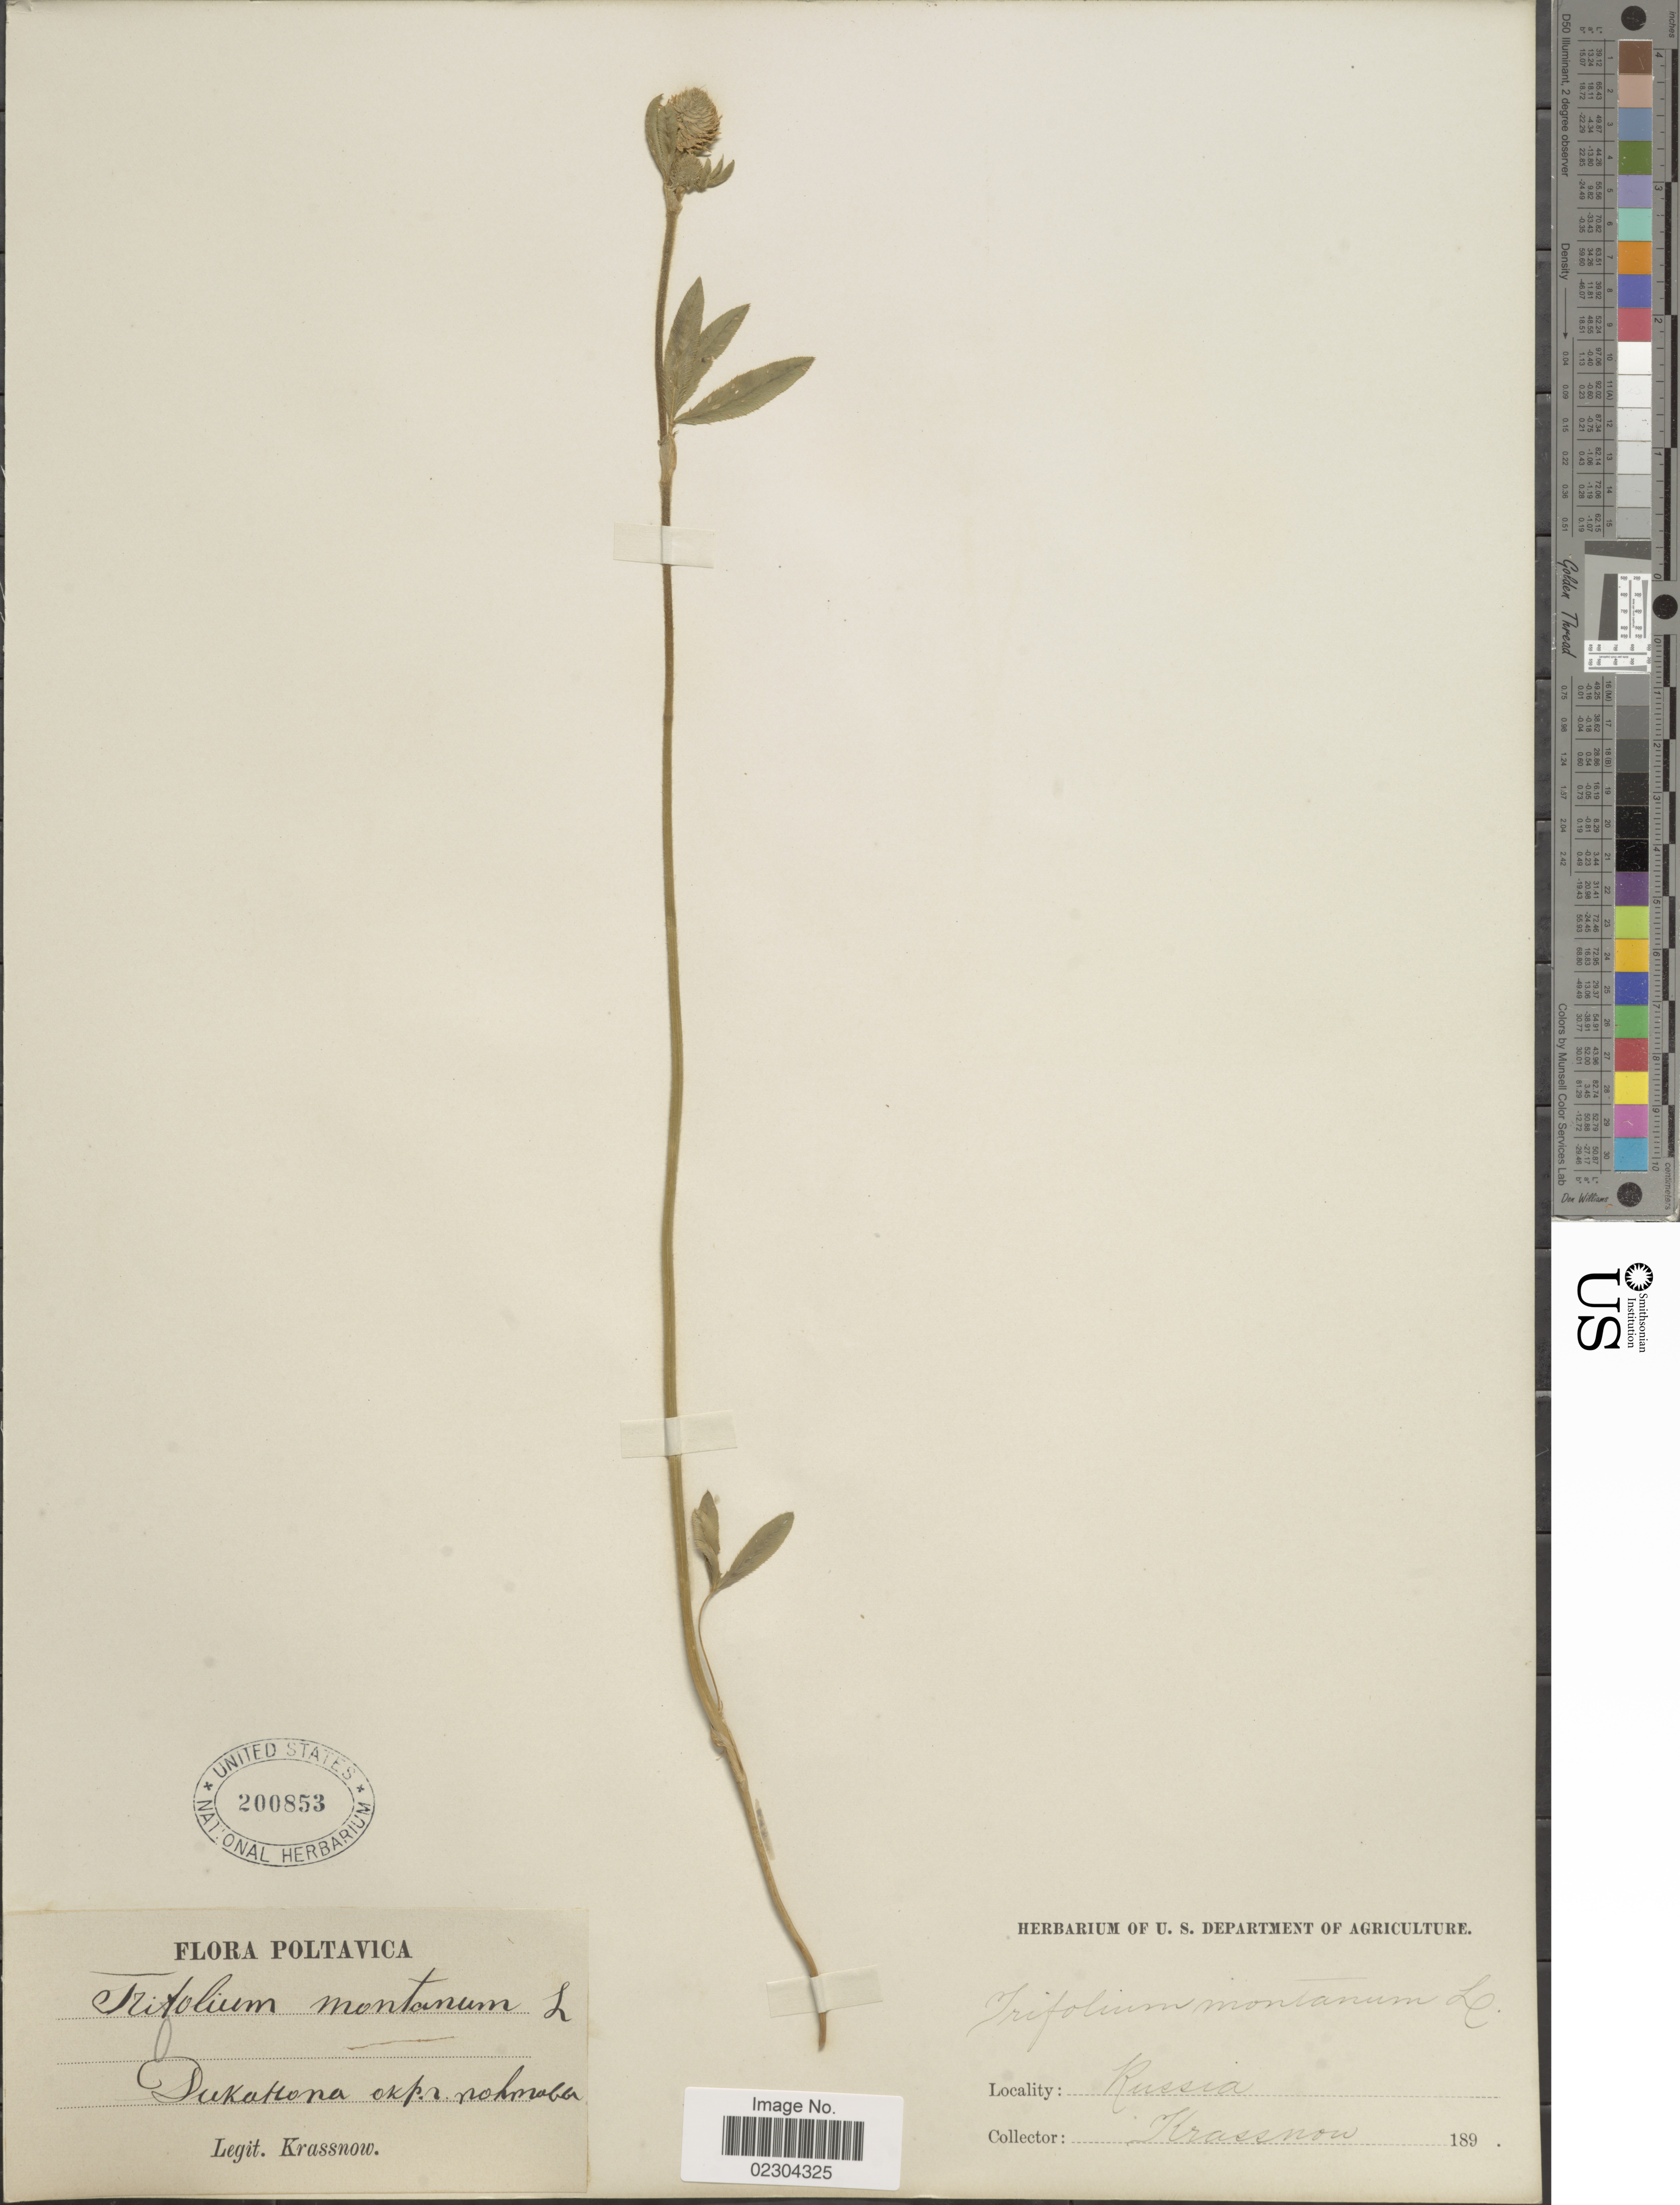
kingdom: Plantae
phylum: Tracheophyta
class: Magnoliopsida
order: Fabales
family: Fabaceae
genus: Trifolium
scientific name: Trifolium montanum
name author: L.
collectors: -. Krassnow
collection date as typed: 189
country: Ukraine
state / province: Poltava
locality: Dykanka, vicinity of Poltava.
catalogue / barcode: US 200853